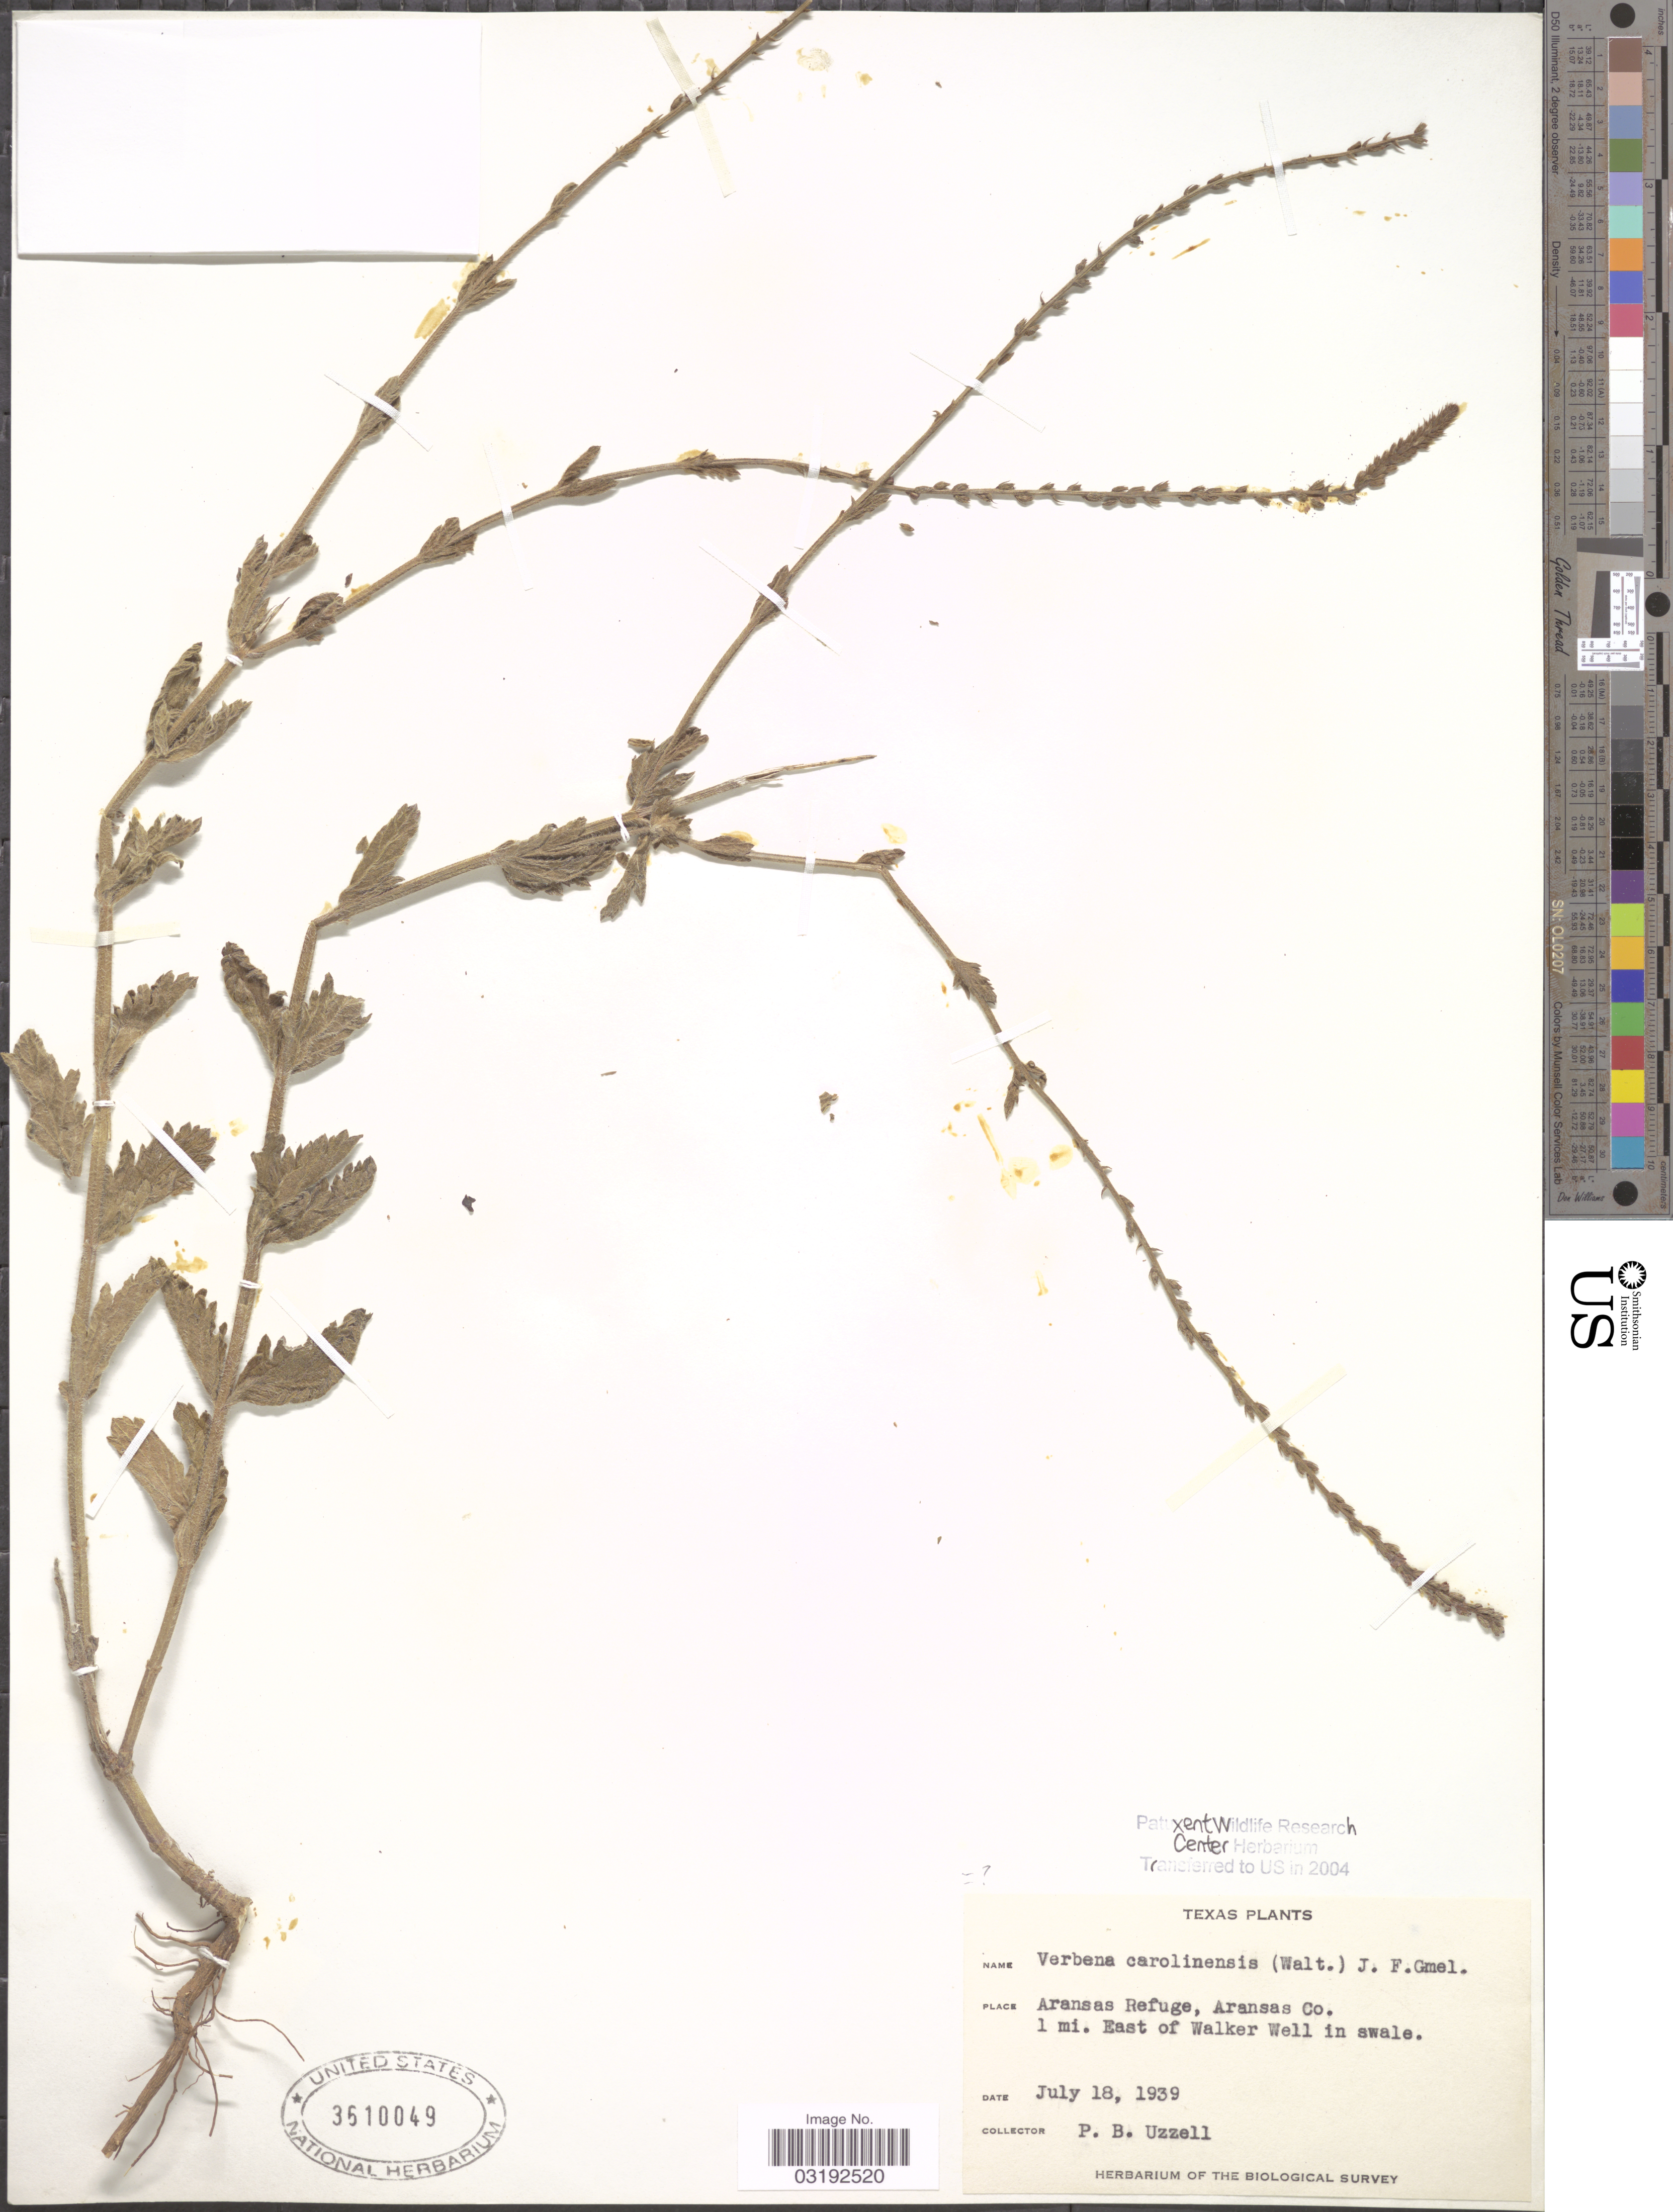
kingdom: Plantae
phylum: Tracheophyta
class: Magnoliopsida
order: Lamiales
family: Verbenaceae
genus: Verbena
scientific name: Verbena sp.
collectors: P. Uzzell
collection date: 1939-07-18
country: United States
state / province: Texas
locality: Aransas Refuge, Aransas Co. 1 mi. East of Walker Well in swale.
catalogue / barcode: US 3610049